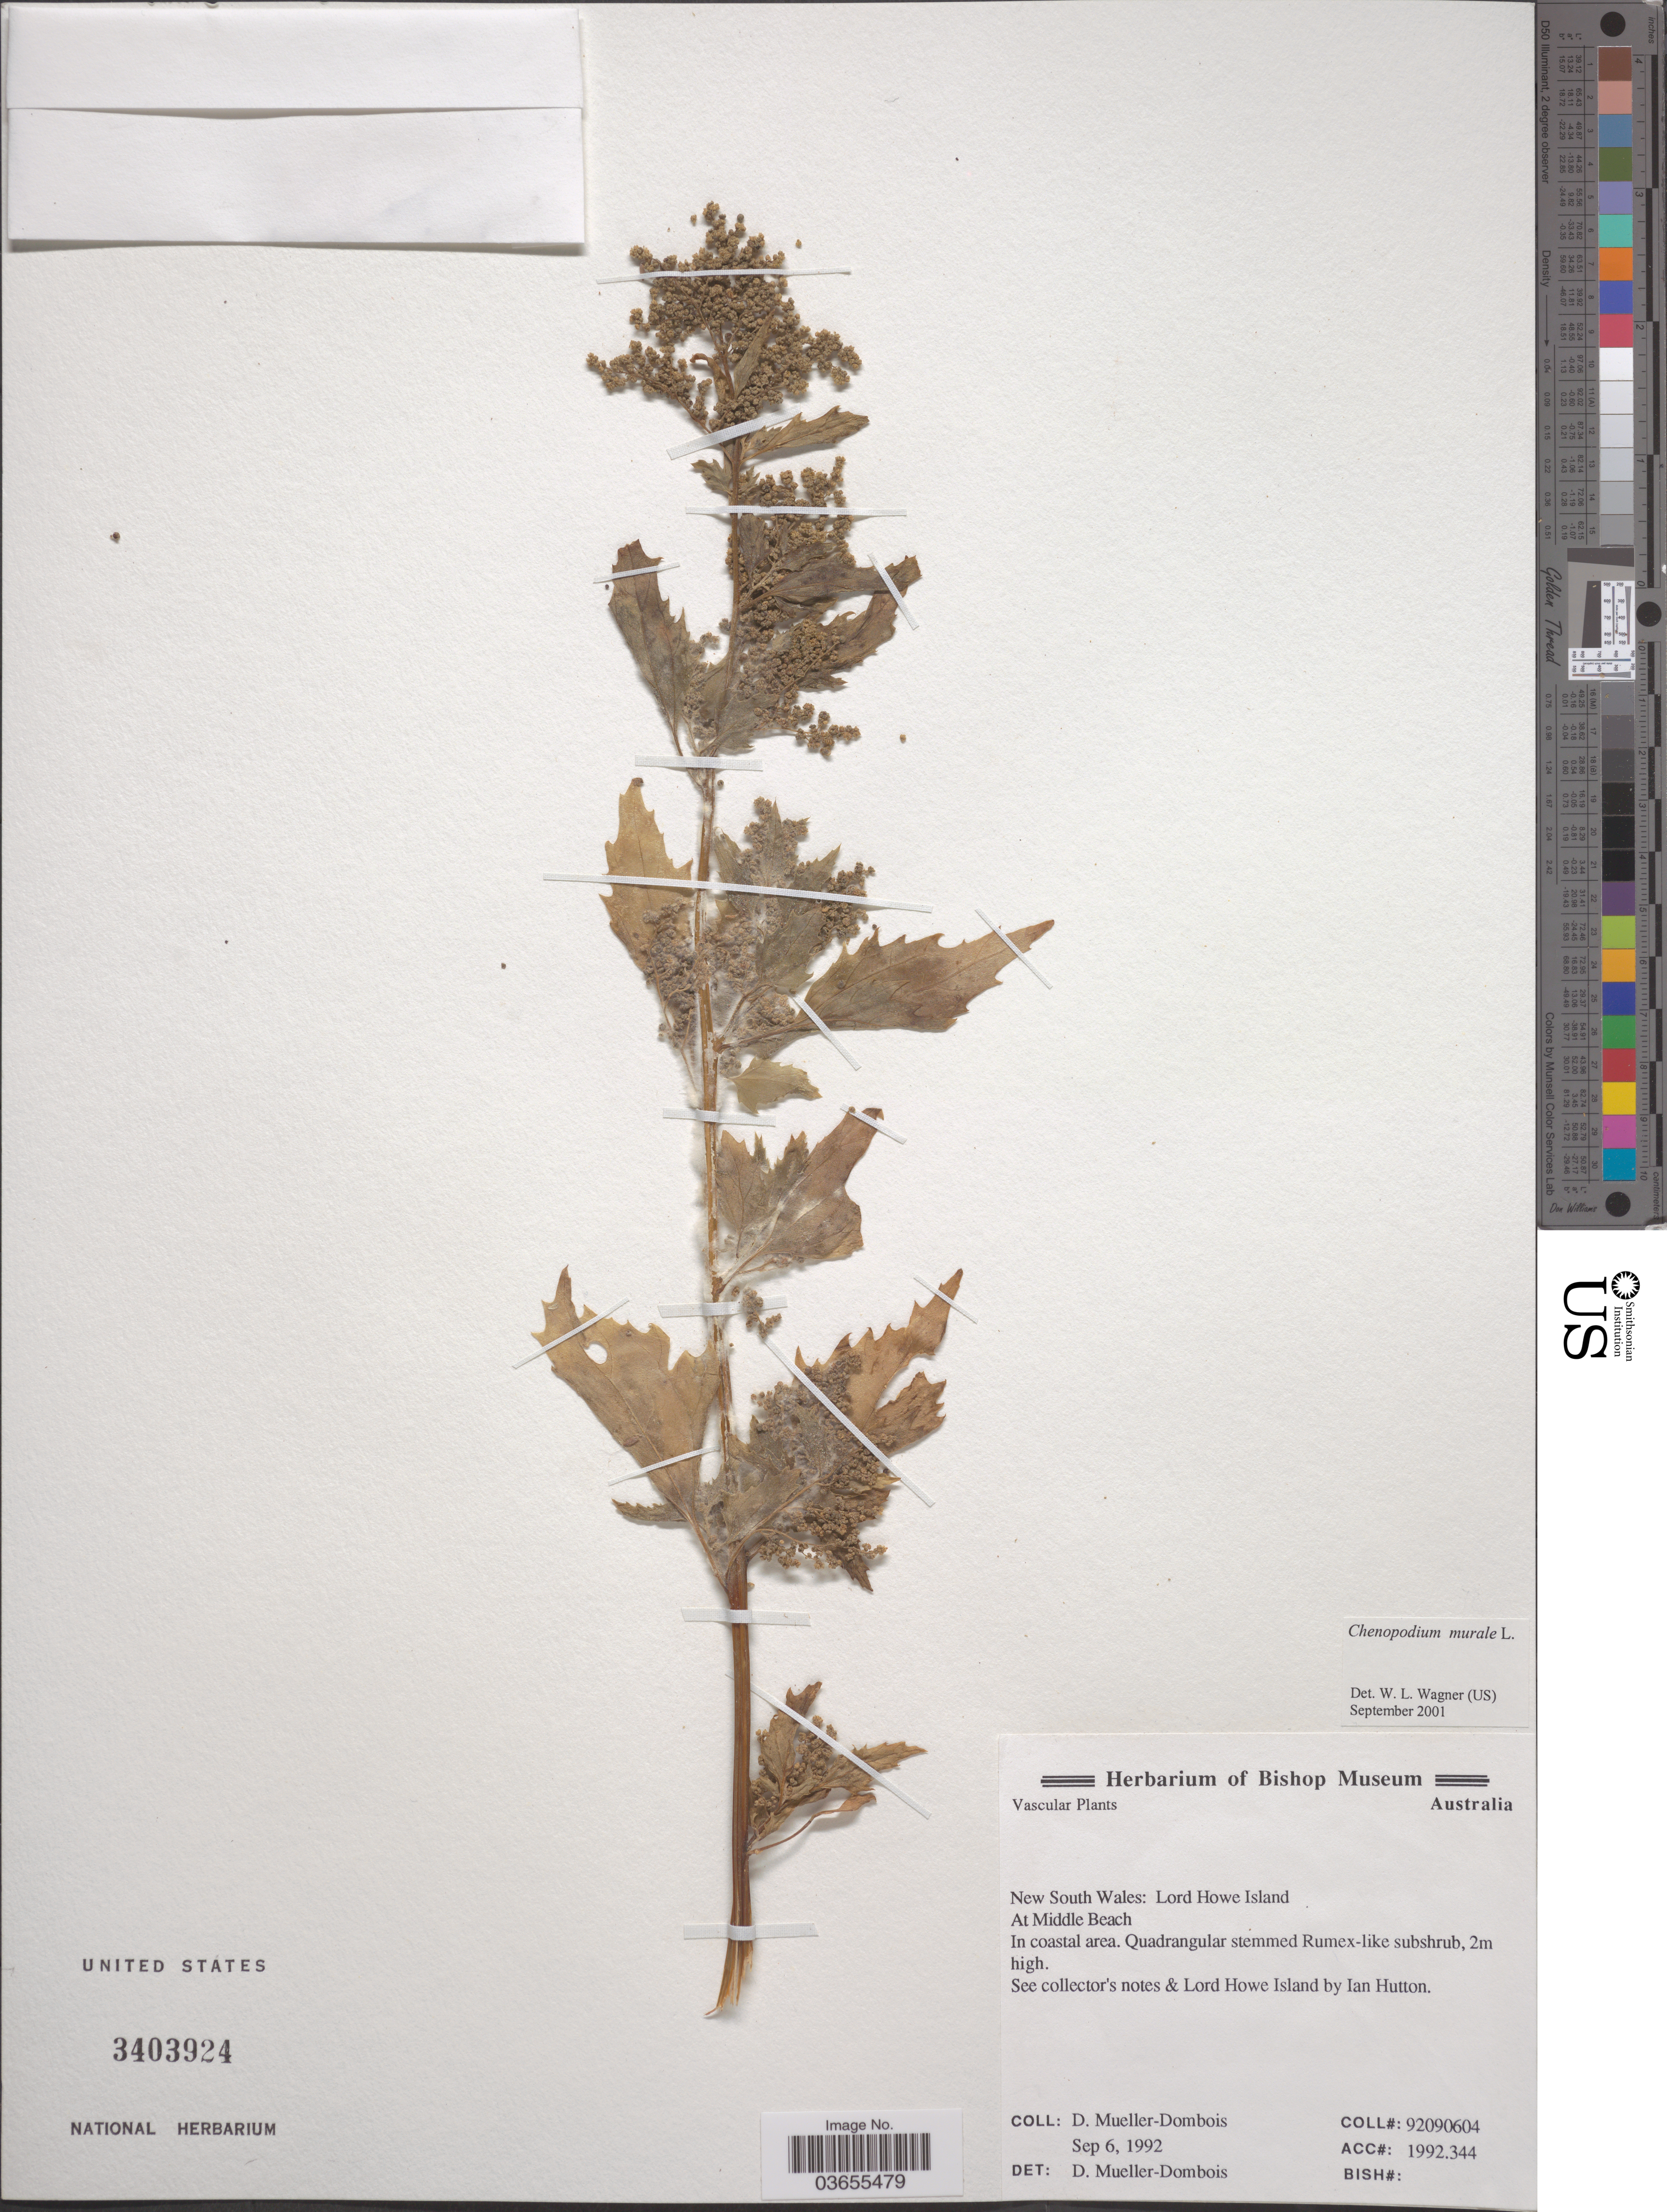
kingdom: Plantae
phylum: Tracheophyta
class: Magnoliopsida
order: Caryophyllales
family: Amaranthaceae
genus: Chenopodium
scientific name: Chenopodium murale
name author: L.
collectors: D. Mueller-Dombois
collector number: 92090604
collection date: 1992-09-06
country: Australia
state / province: New South Wales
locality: Lord Howe Island. At Middle Beach.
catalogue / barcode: US 3403924